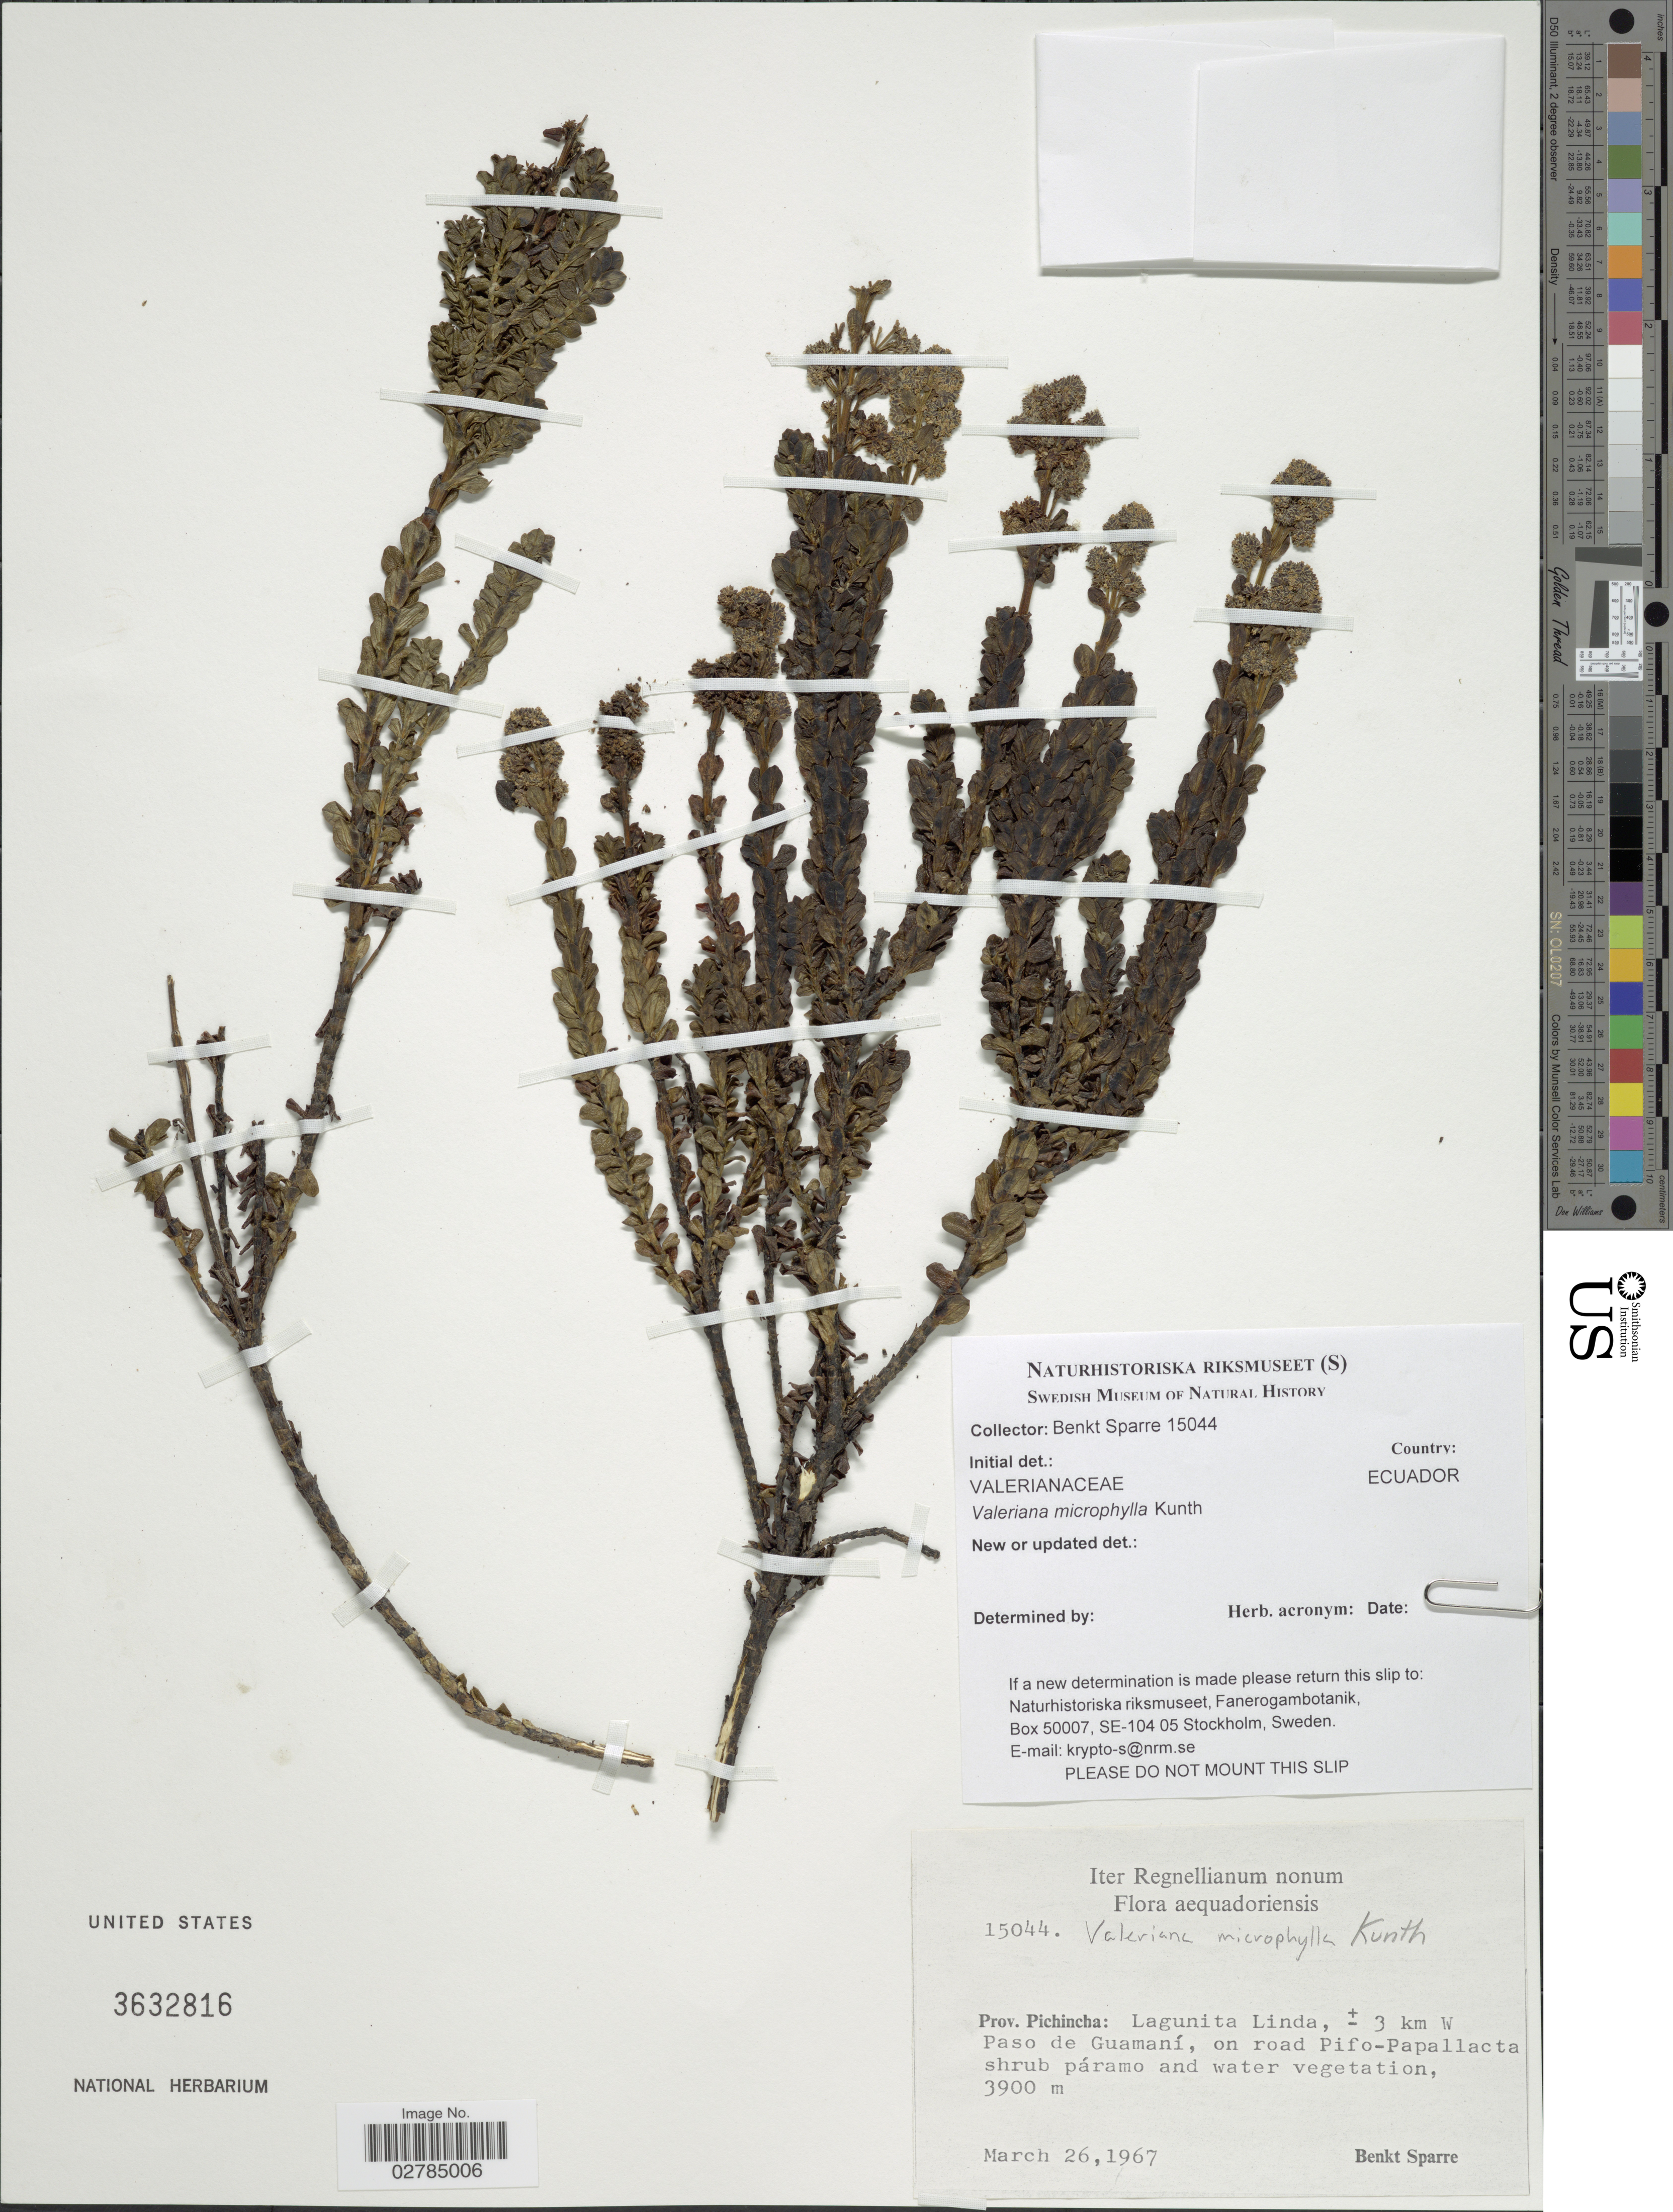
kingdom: Plantae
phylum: Tracheophyta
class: Magnoliopsida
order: Dipsacales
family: Caprifoliaceae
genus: Valeriana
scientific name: Valeriana microphylla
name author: Kunth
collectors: B. Sparre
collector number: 15044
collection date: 1967-03-26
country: Ecuador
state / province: Pichincha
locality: Lagunita Linda, ± 3 km W Paso de Guamaní, on road Pifo-Papallacta.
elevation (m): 3900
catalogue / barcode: US 3632816